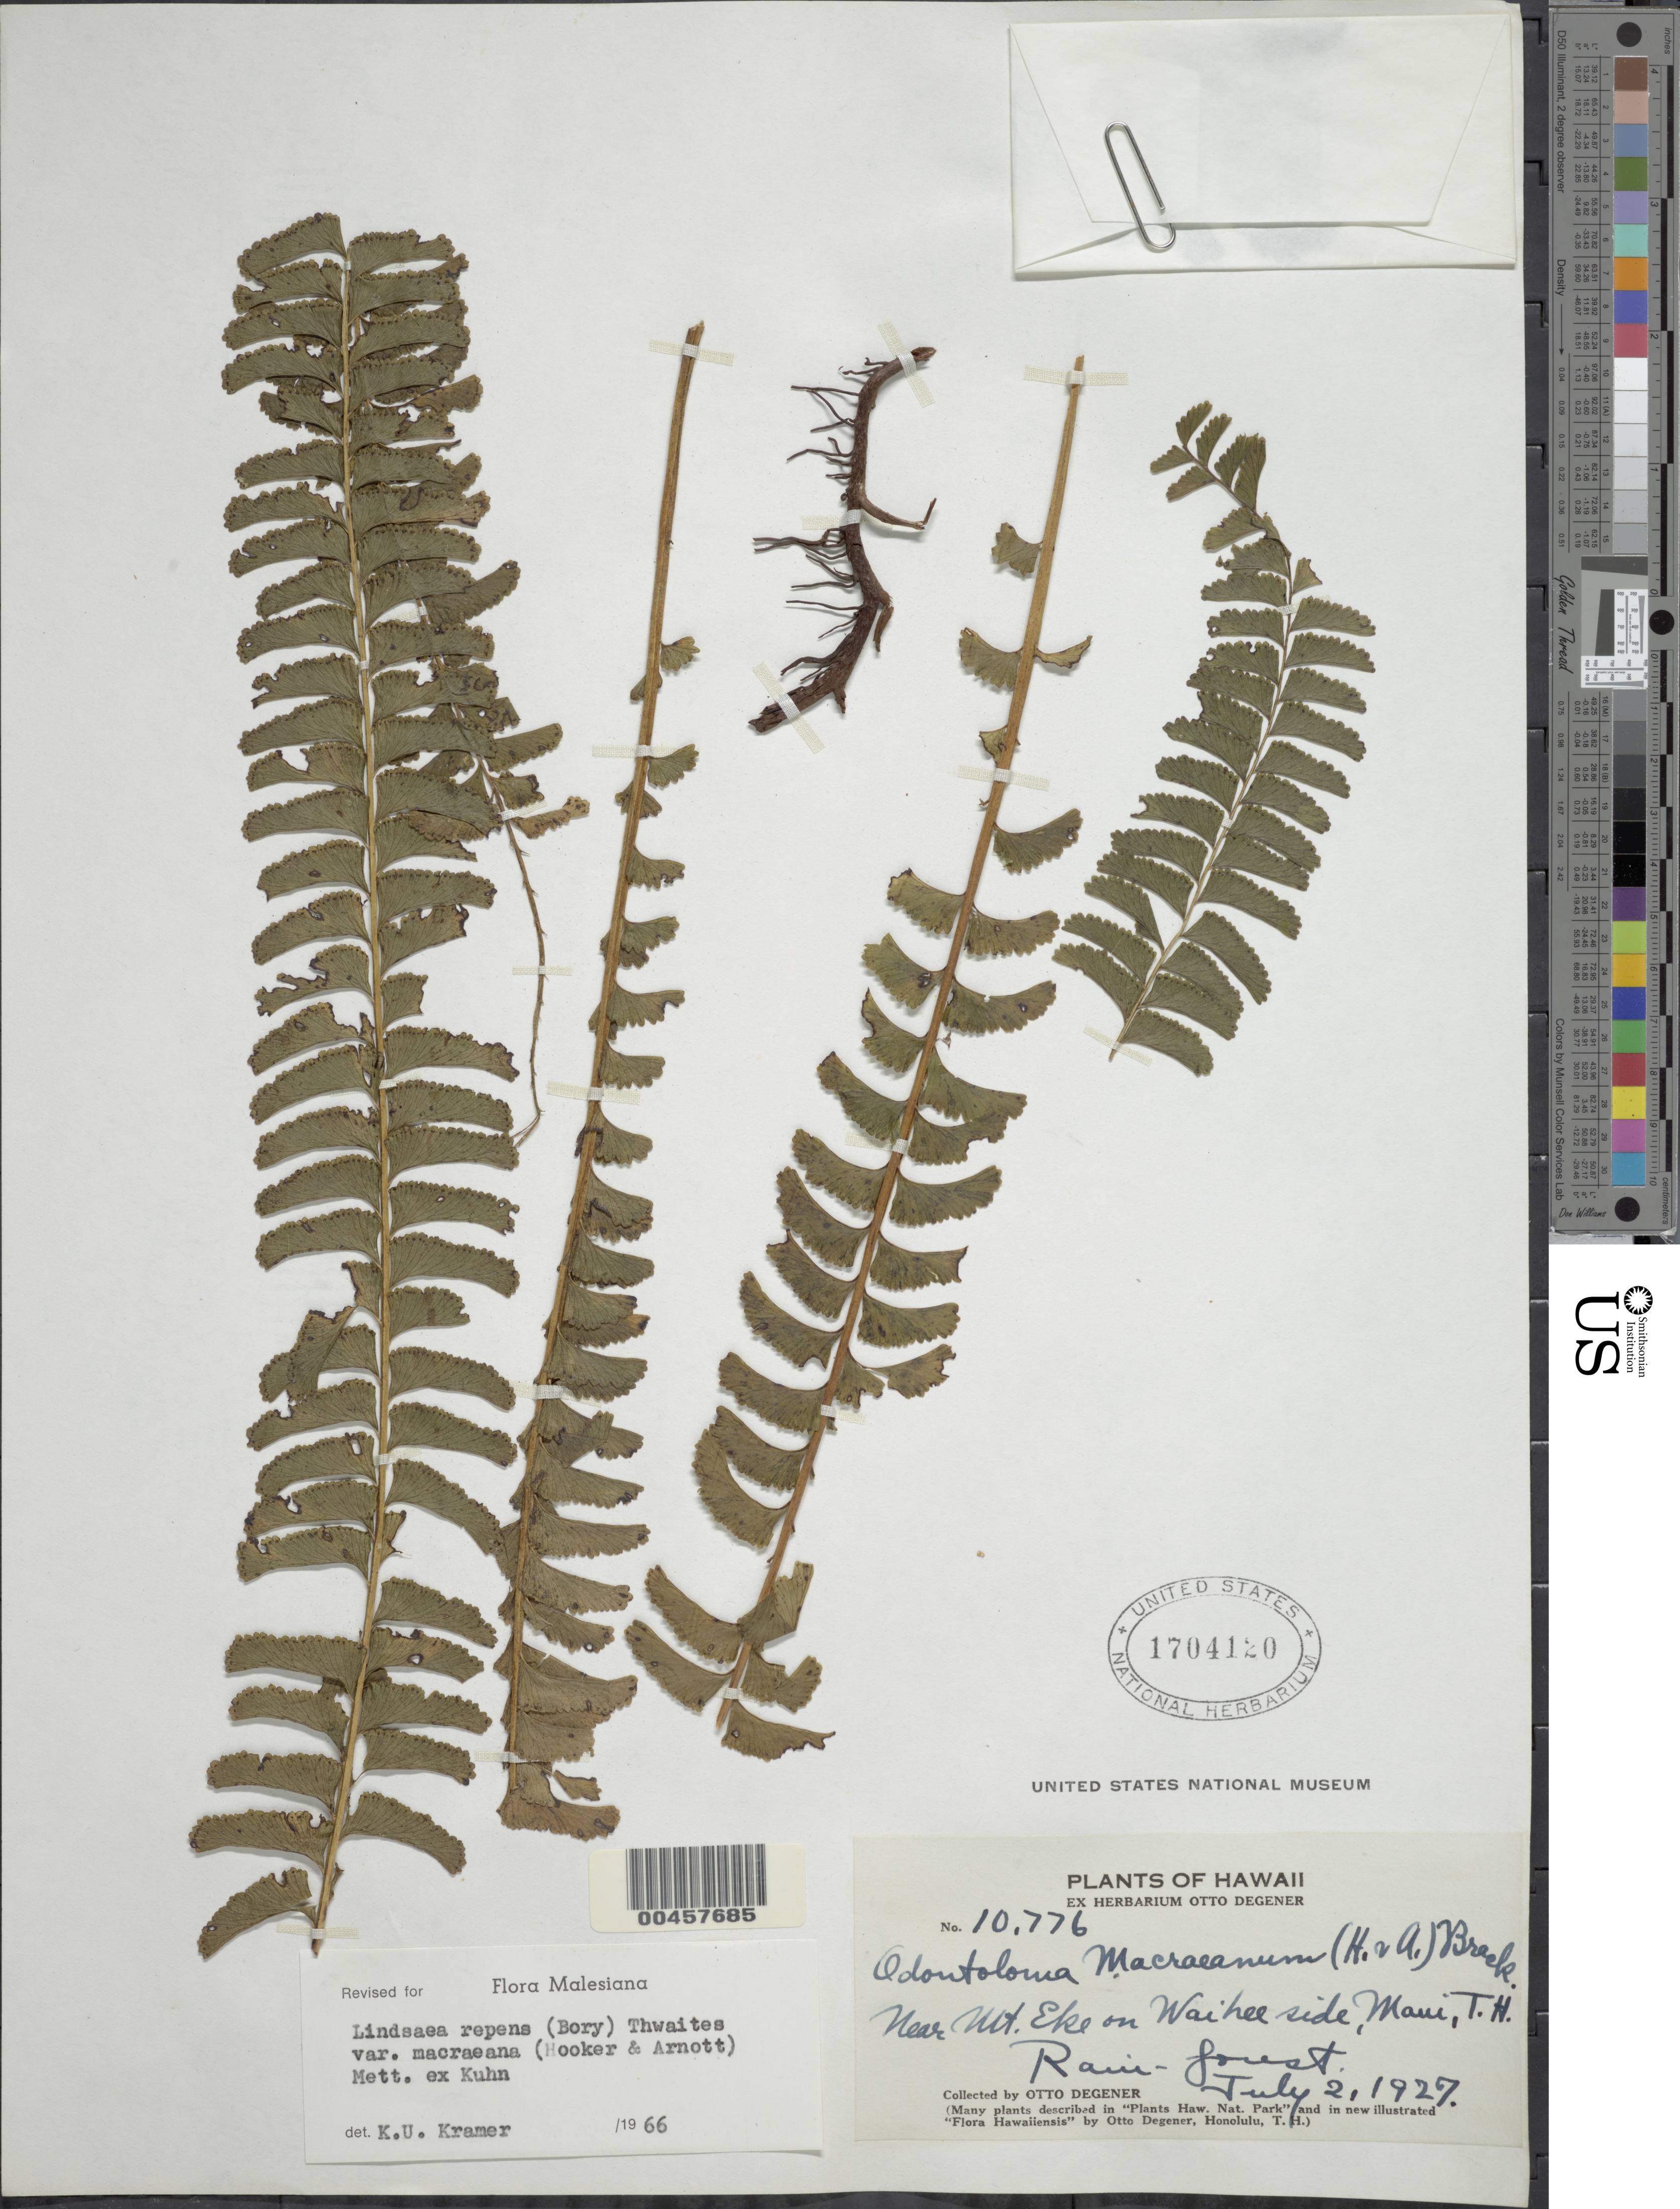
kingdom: Plantae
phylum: Tracheophyta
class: Polypodiopsida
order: Polypodiales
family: Lindsaeaceae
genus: Lindsaea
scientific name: Lindsaea repens var. macraeana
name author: (Hook. & Arn.) Mett. ex Kuhn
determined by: Kramer, K. U.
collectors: O. Degener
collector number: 10776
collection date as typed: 2 Jul 1927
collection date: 1927-07-02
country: United States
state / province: Hawaii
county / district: Maui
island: Maui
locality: Near Mt. Eke on Waihee side, Maui, T.H.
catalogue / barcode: US 1704120